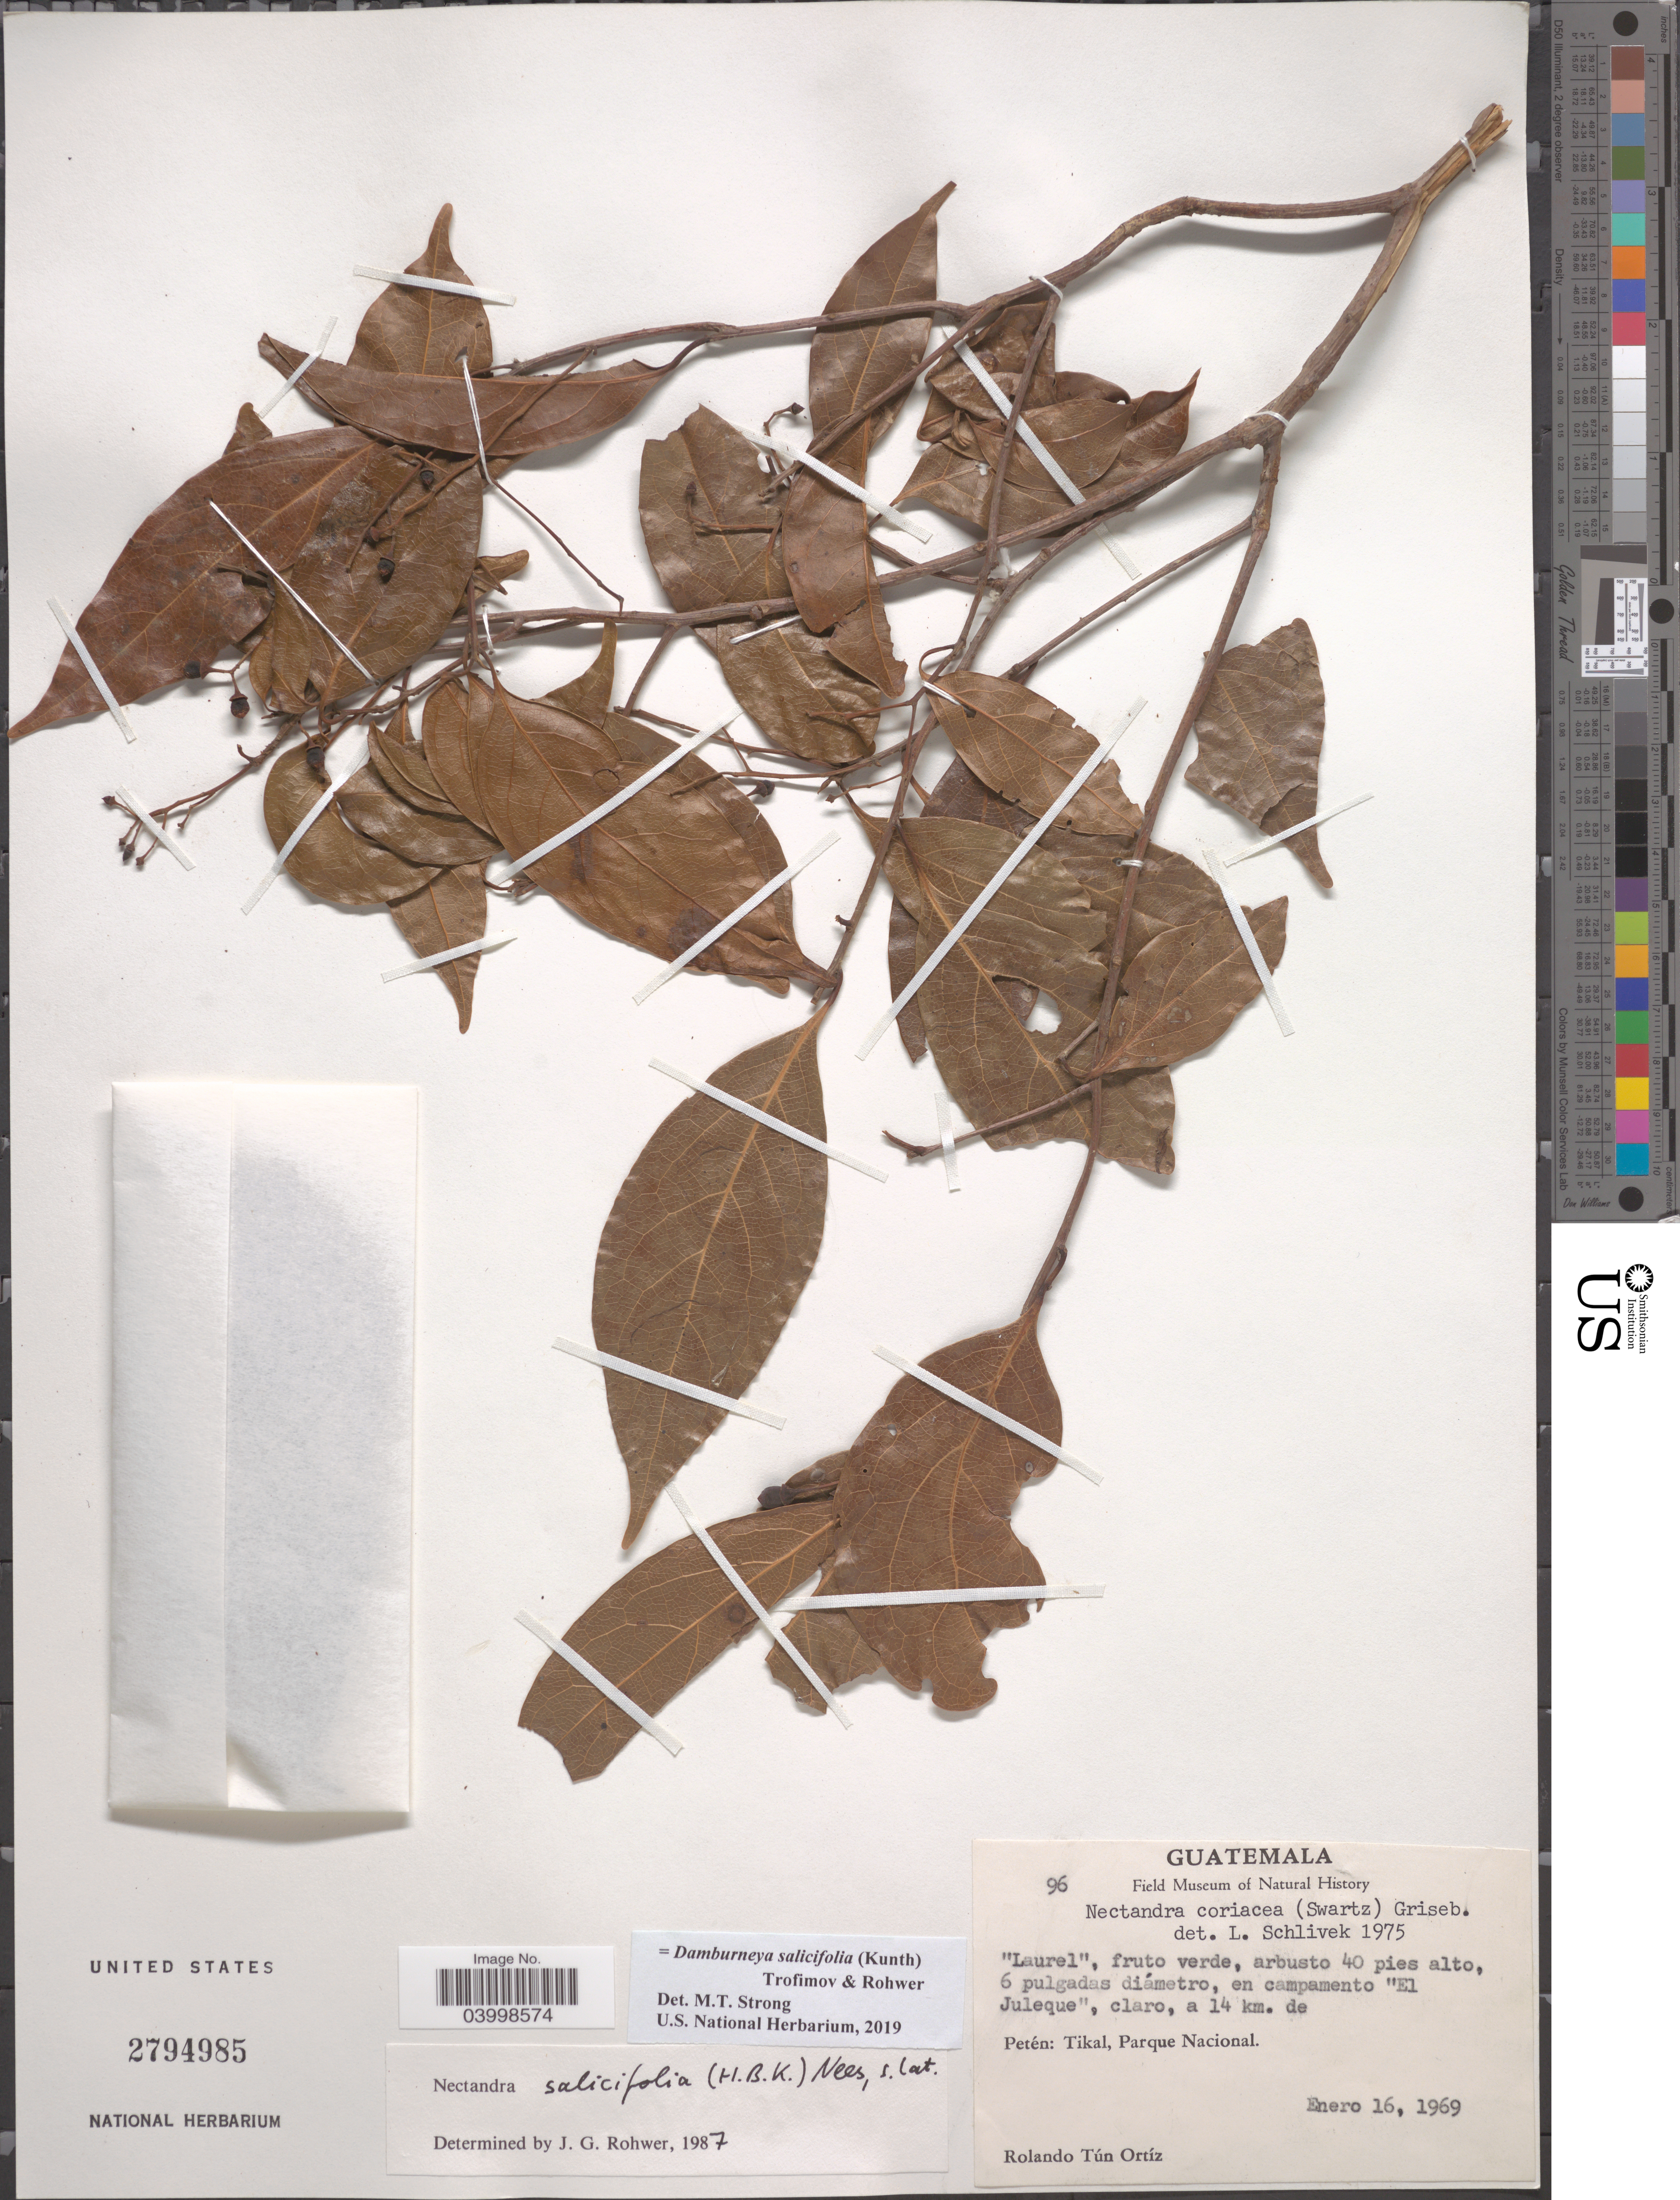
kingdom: Plantae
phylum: Tracheophyta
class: Magnoliopsida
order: Laurales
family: Lauraceae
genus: Damburneya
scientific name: Damburneya salicifolia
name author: (Kunth) Trofimov & Rohwer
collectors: R. T. Ortíz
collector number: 96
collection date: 1969-01-16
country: Guatemala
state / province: El Peten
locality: En campamento "El Juleque", claro, a 14 km. de Petén; Tikal, Parque Nacional.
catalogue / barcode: US 2794985